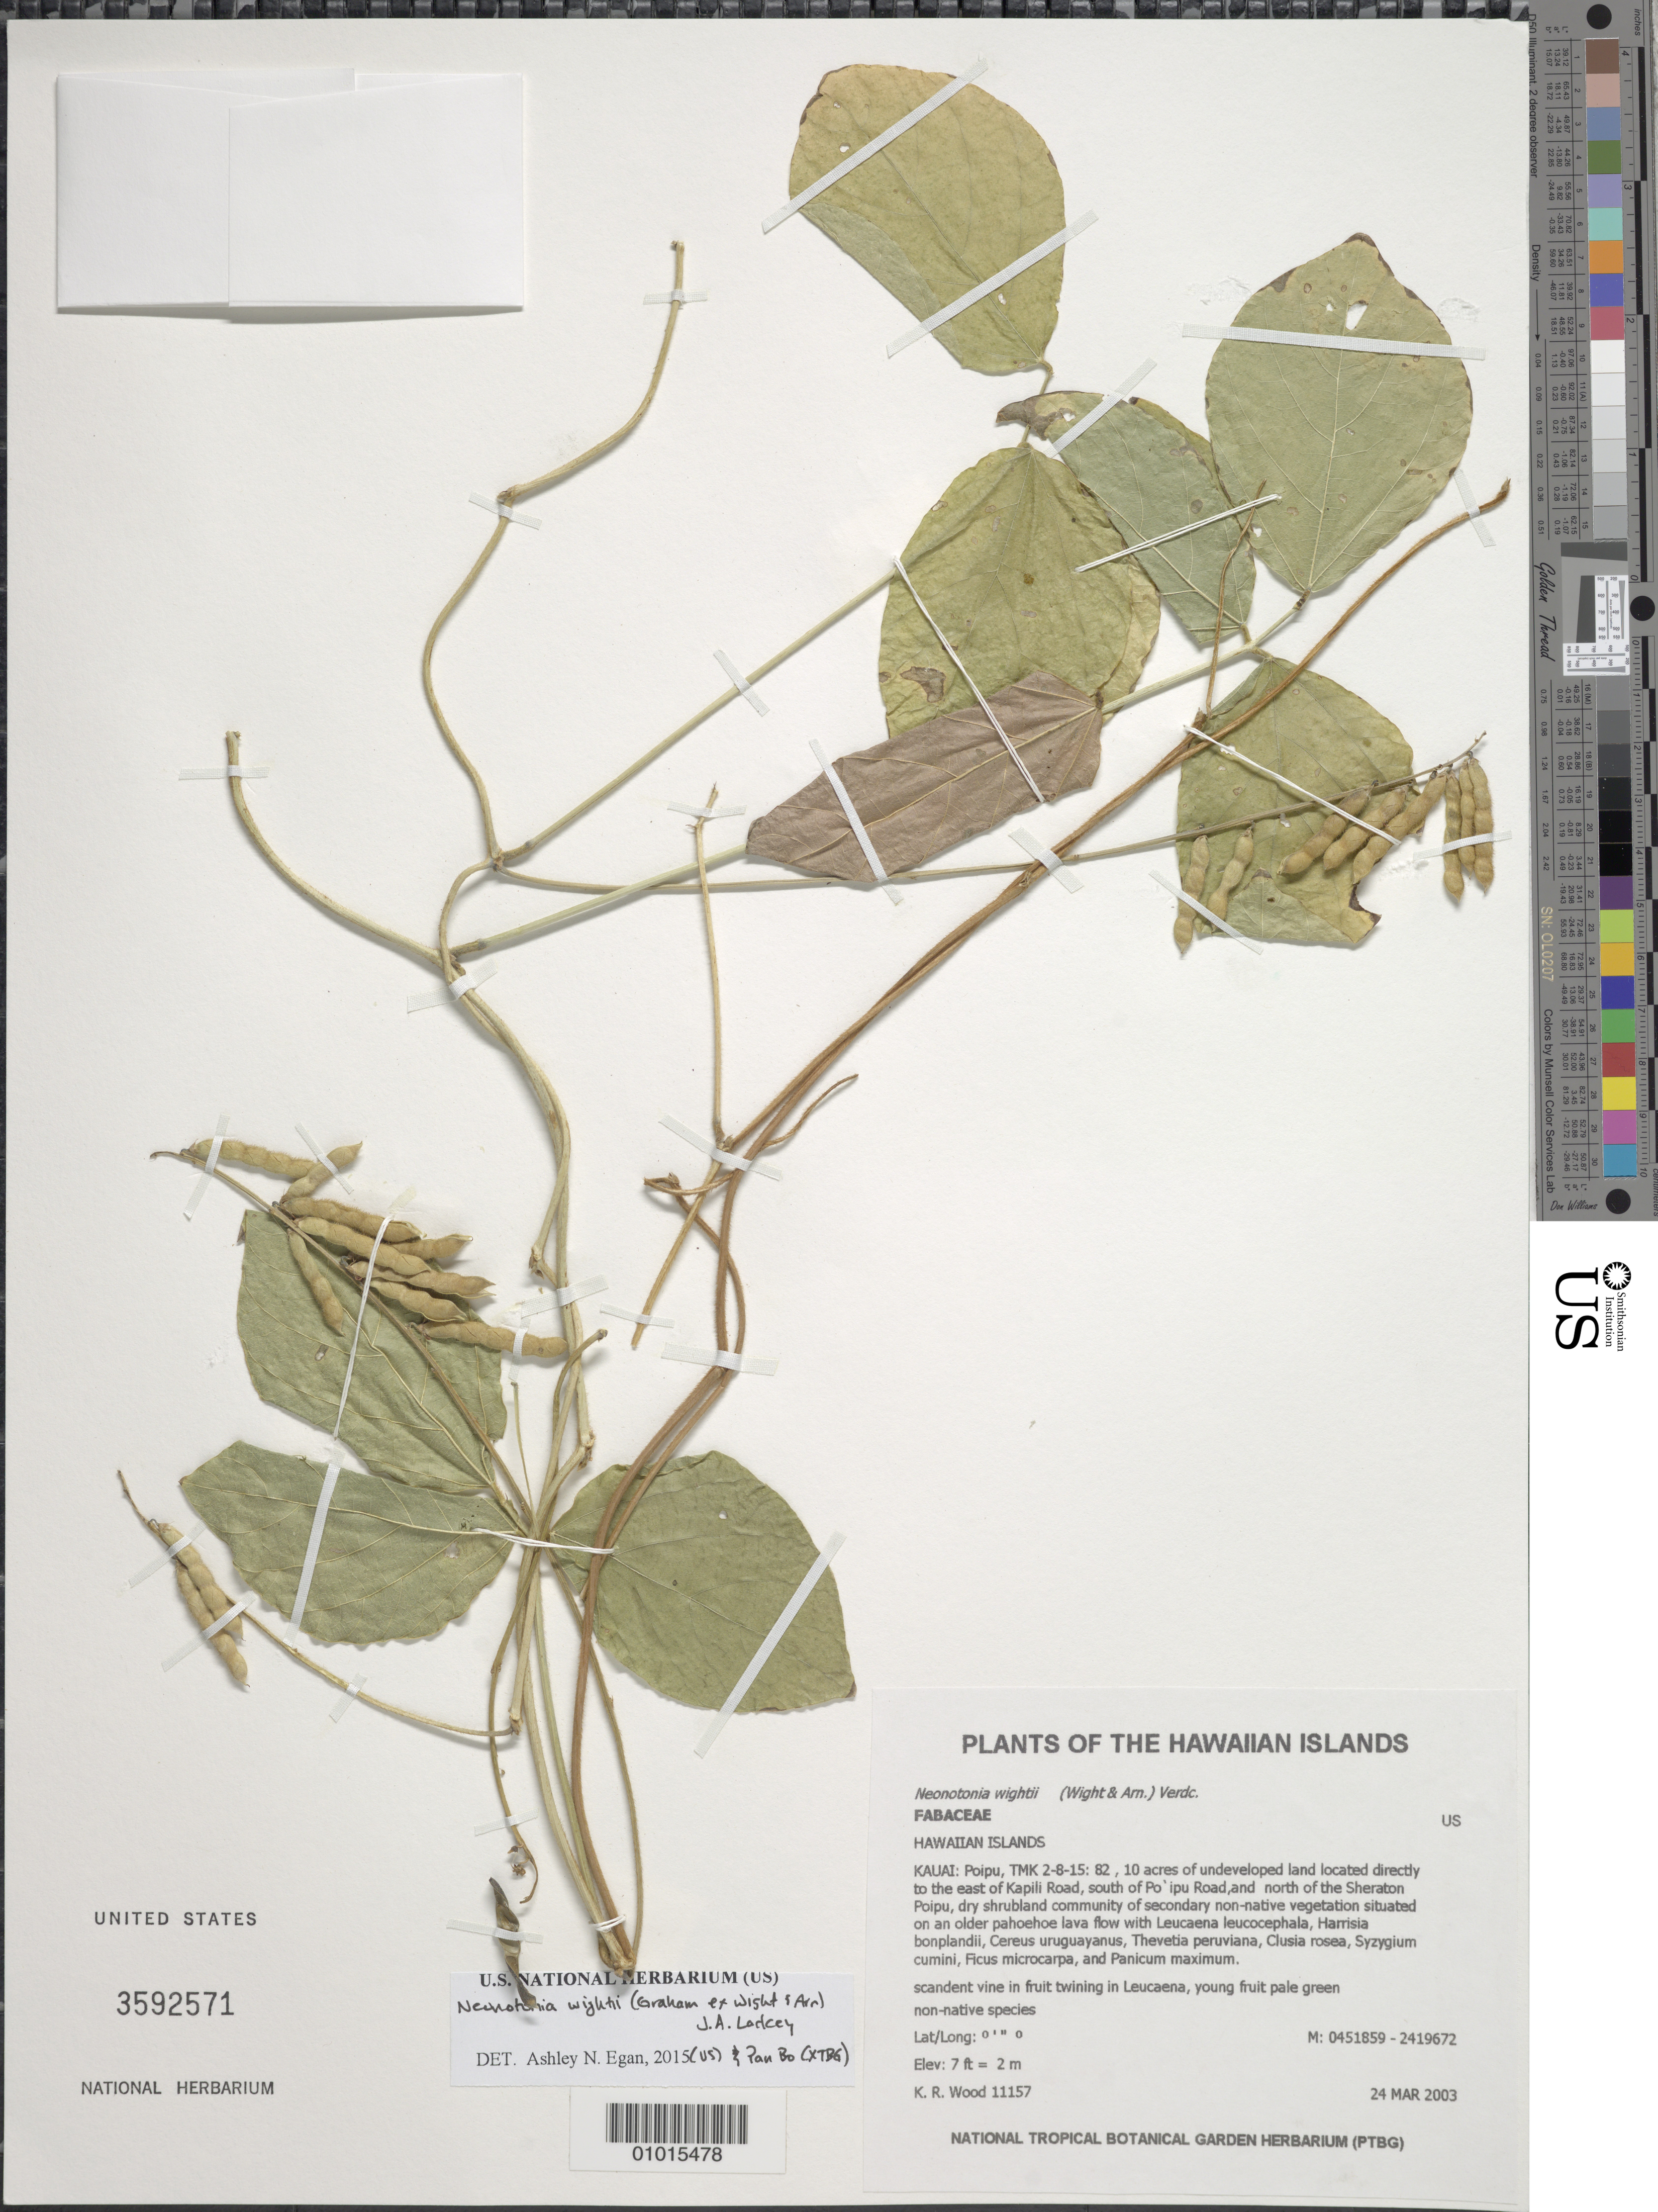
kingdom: Plantae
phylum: Tracheophyta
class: Magnoliopsida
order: Fabales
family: Fabaceae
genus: Neonotonia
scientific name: Neonotonia wightii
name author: (Arn.) J.A. Lackey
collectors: K. R. Wood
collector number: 11157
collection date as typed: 24 Mar 2003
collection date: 2003-03-24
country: United States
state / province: Hawaii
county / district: Kaui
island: Kaua'i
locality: Poipu, TMK 2-8-15: 82, 10 acres of undeveloped land located directly to the east of Kapili Road, south of Po'ipu Road, and north of the Sheraton Poipu.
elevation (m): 2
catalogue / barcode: US 3592571